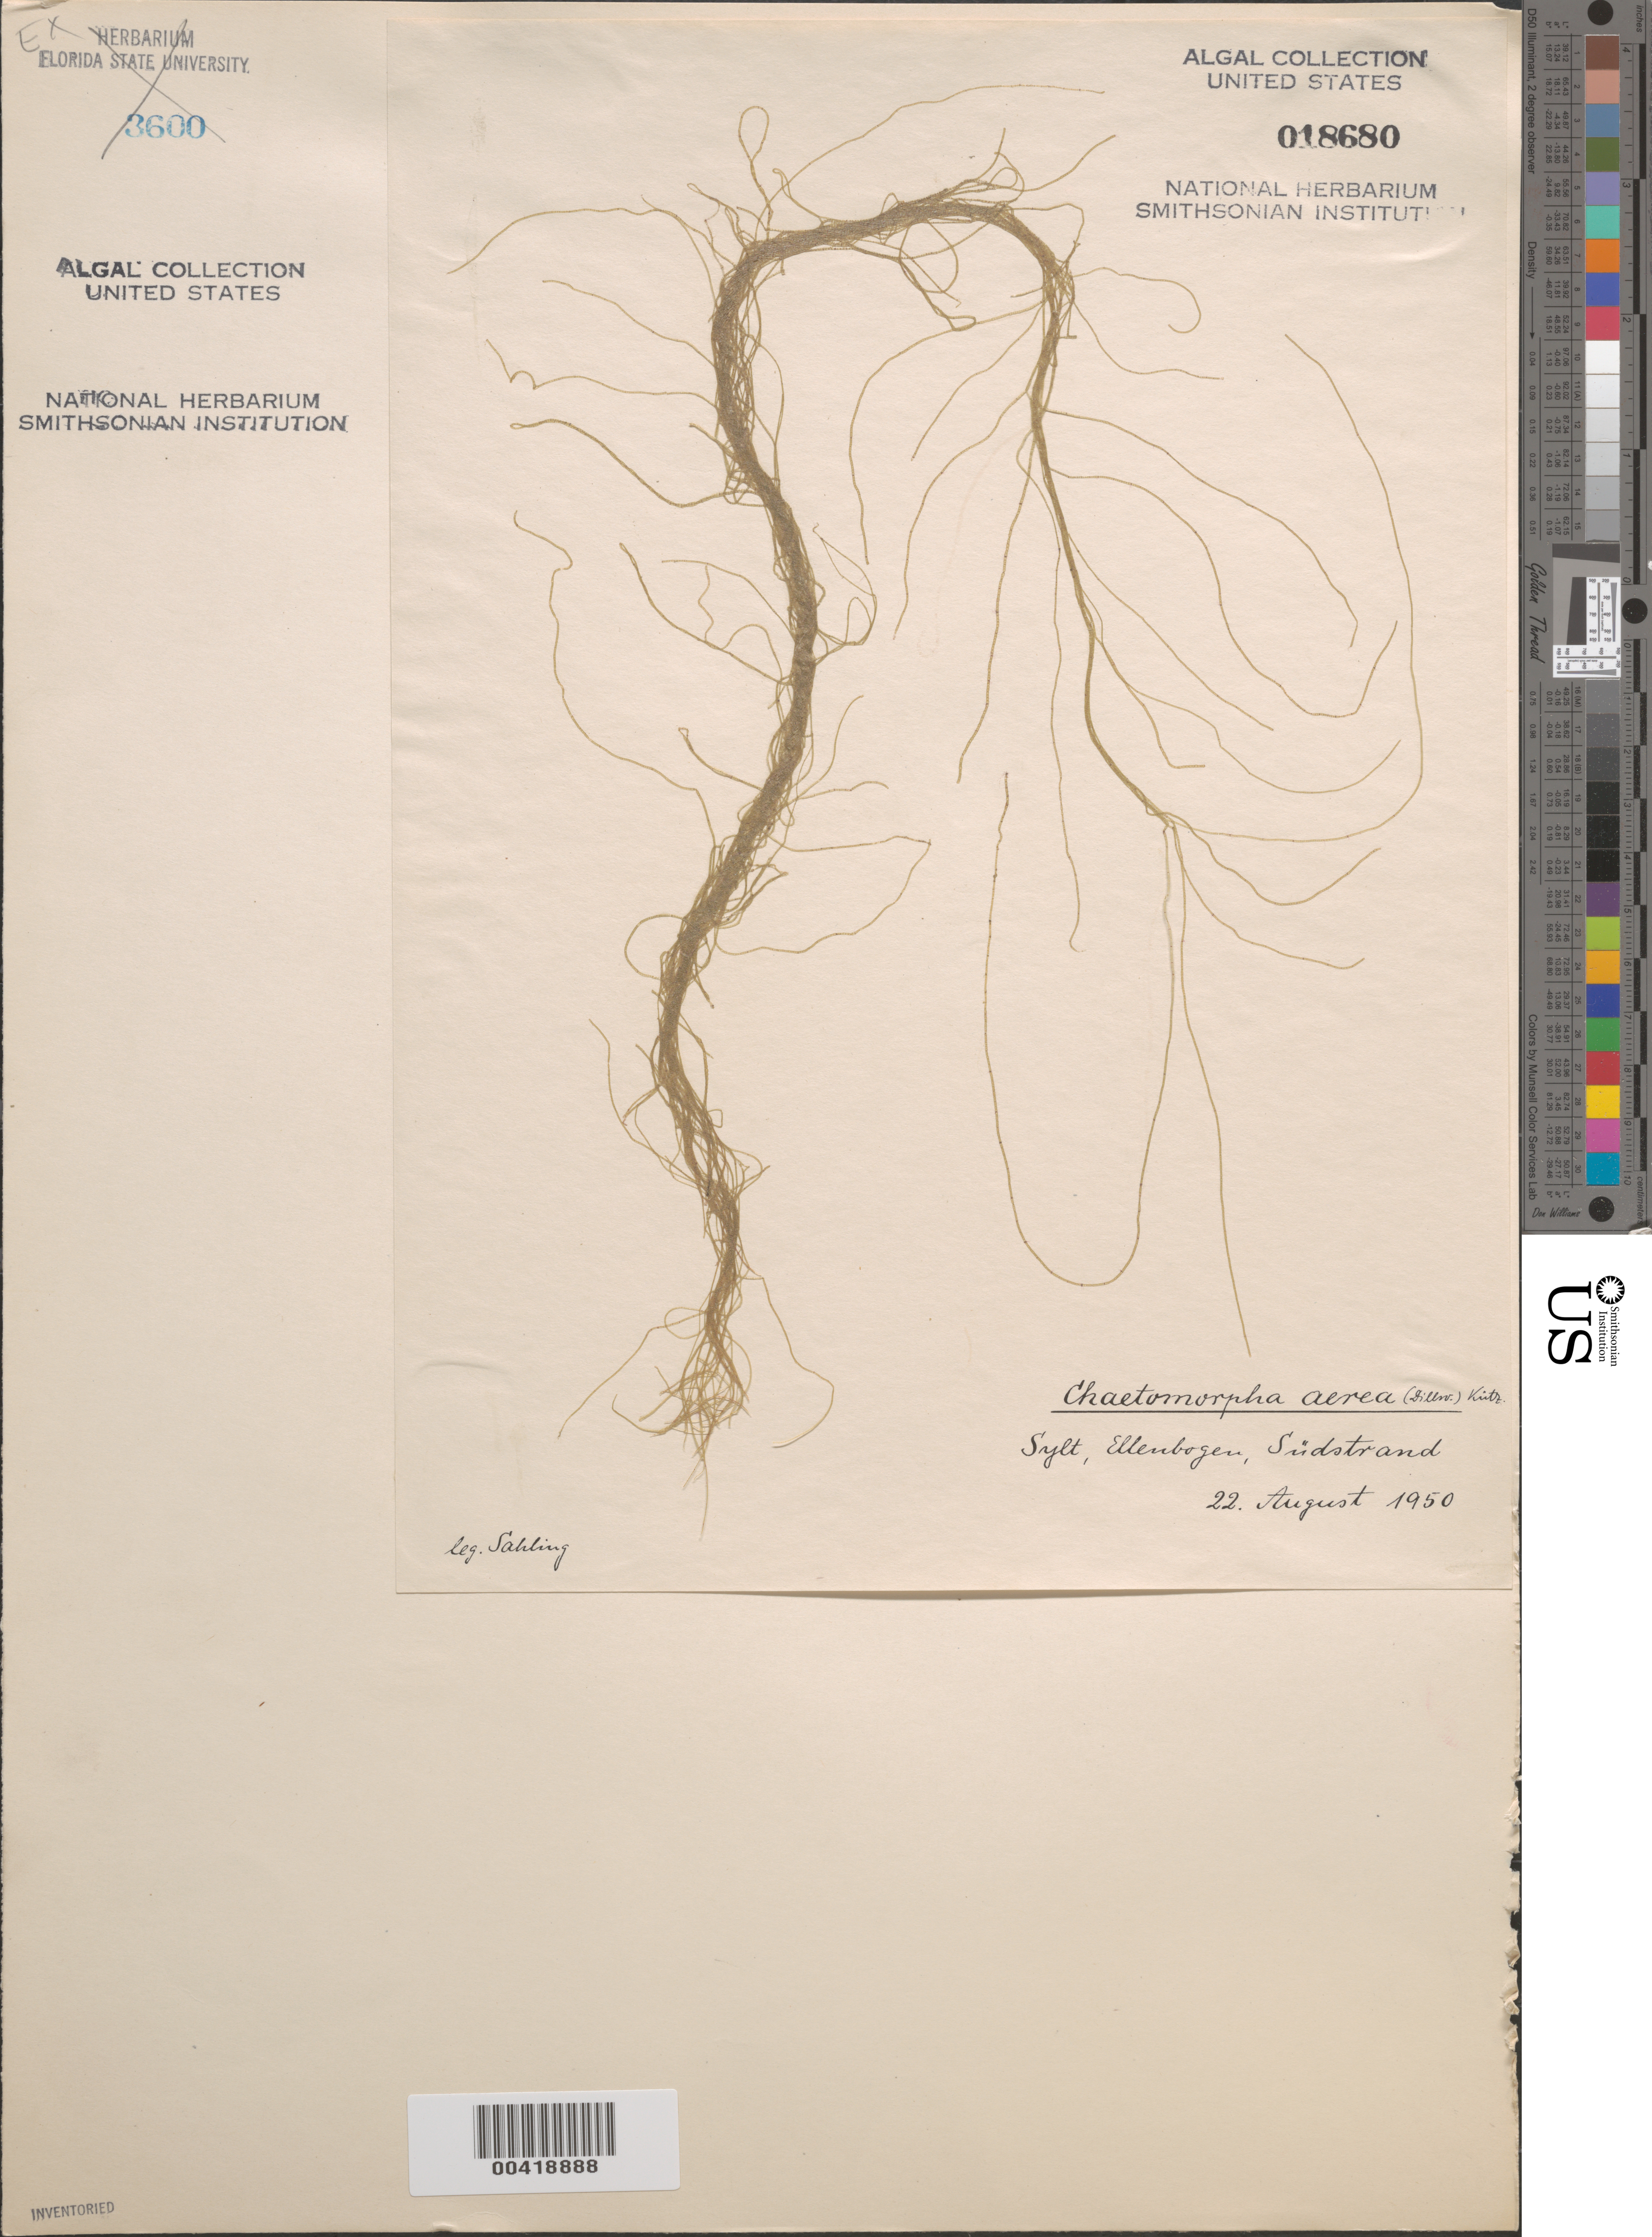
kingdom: Plantae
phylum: Chlorophyta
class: Ulvophyceae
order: Cladophorales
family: Cladophoraceae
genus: Chaetomorpha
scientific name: Chaetomorpha aerea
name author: (Dillwyn) Kütz.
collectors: -. Sahling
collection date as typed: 22 Aug 1950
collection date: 1950-08-22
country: Germany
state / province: Schleswig-Holstein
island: Sylt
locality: Ellenbogen, Sudstrand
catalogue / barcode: US 18680